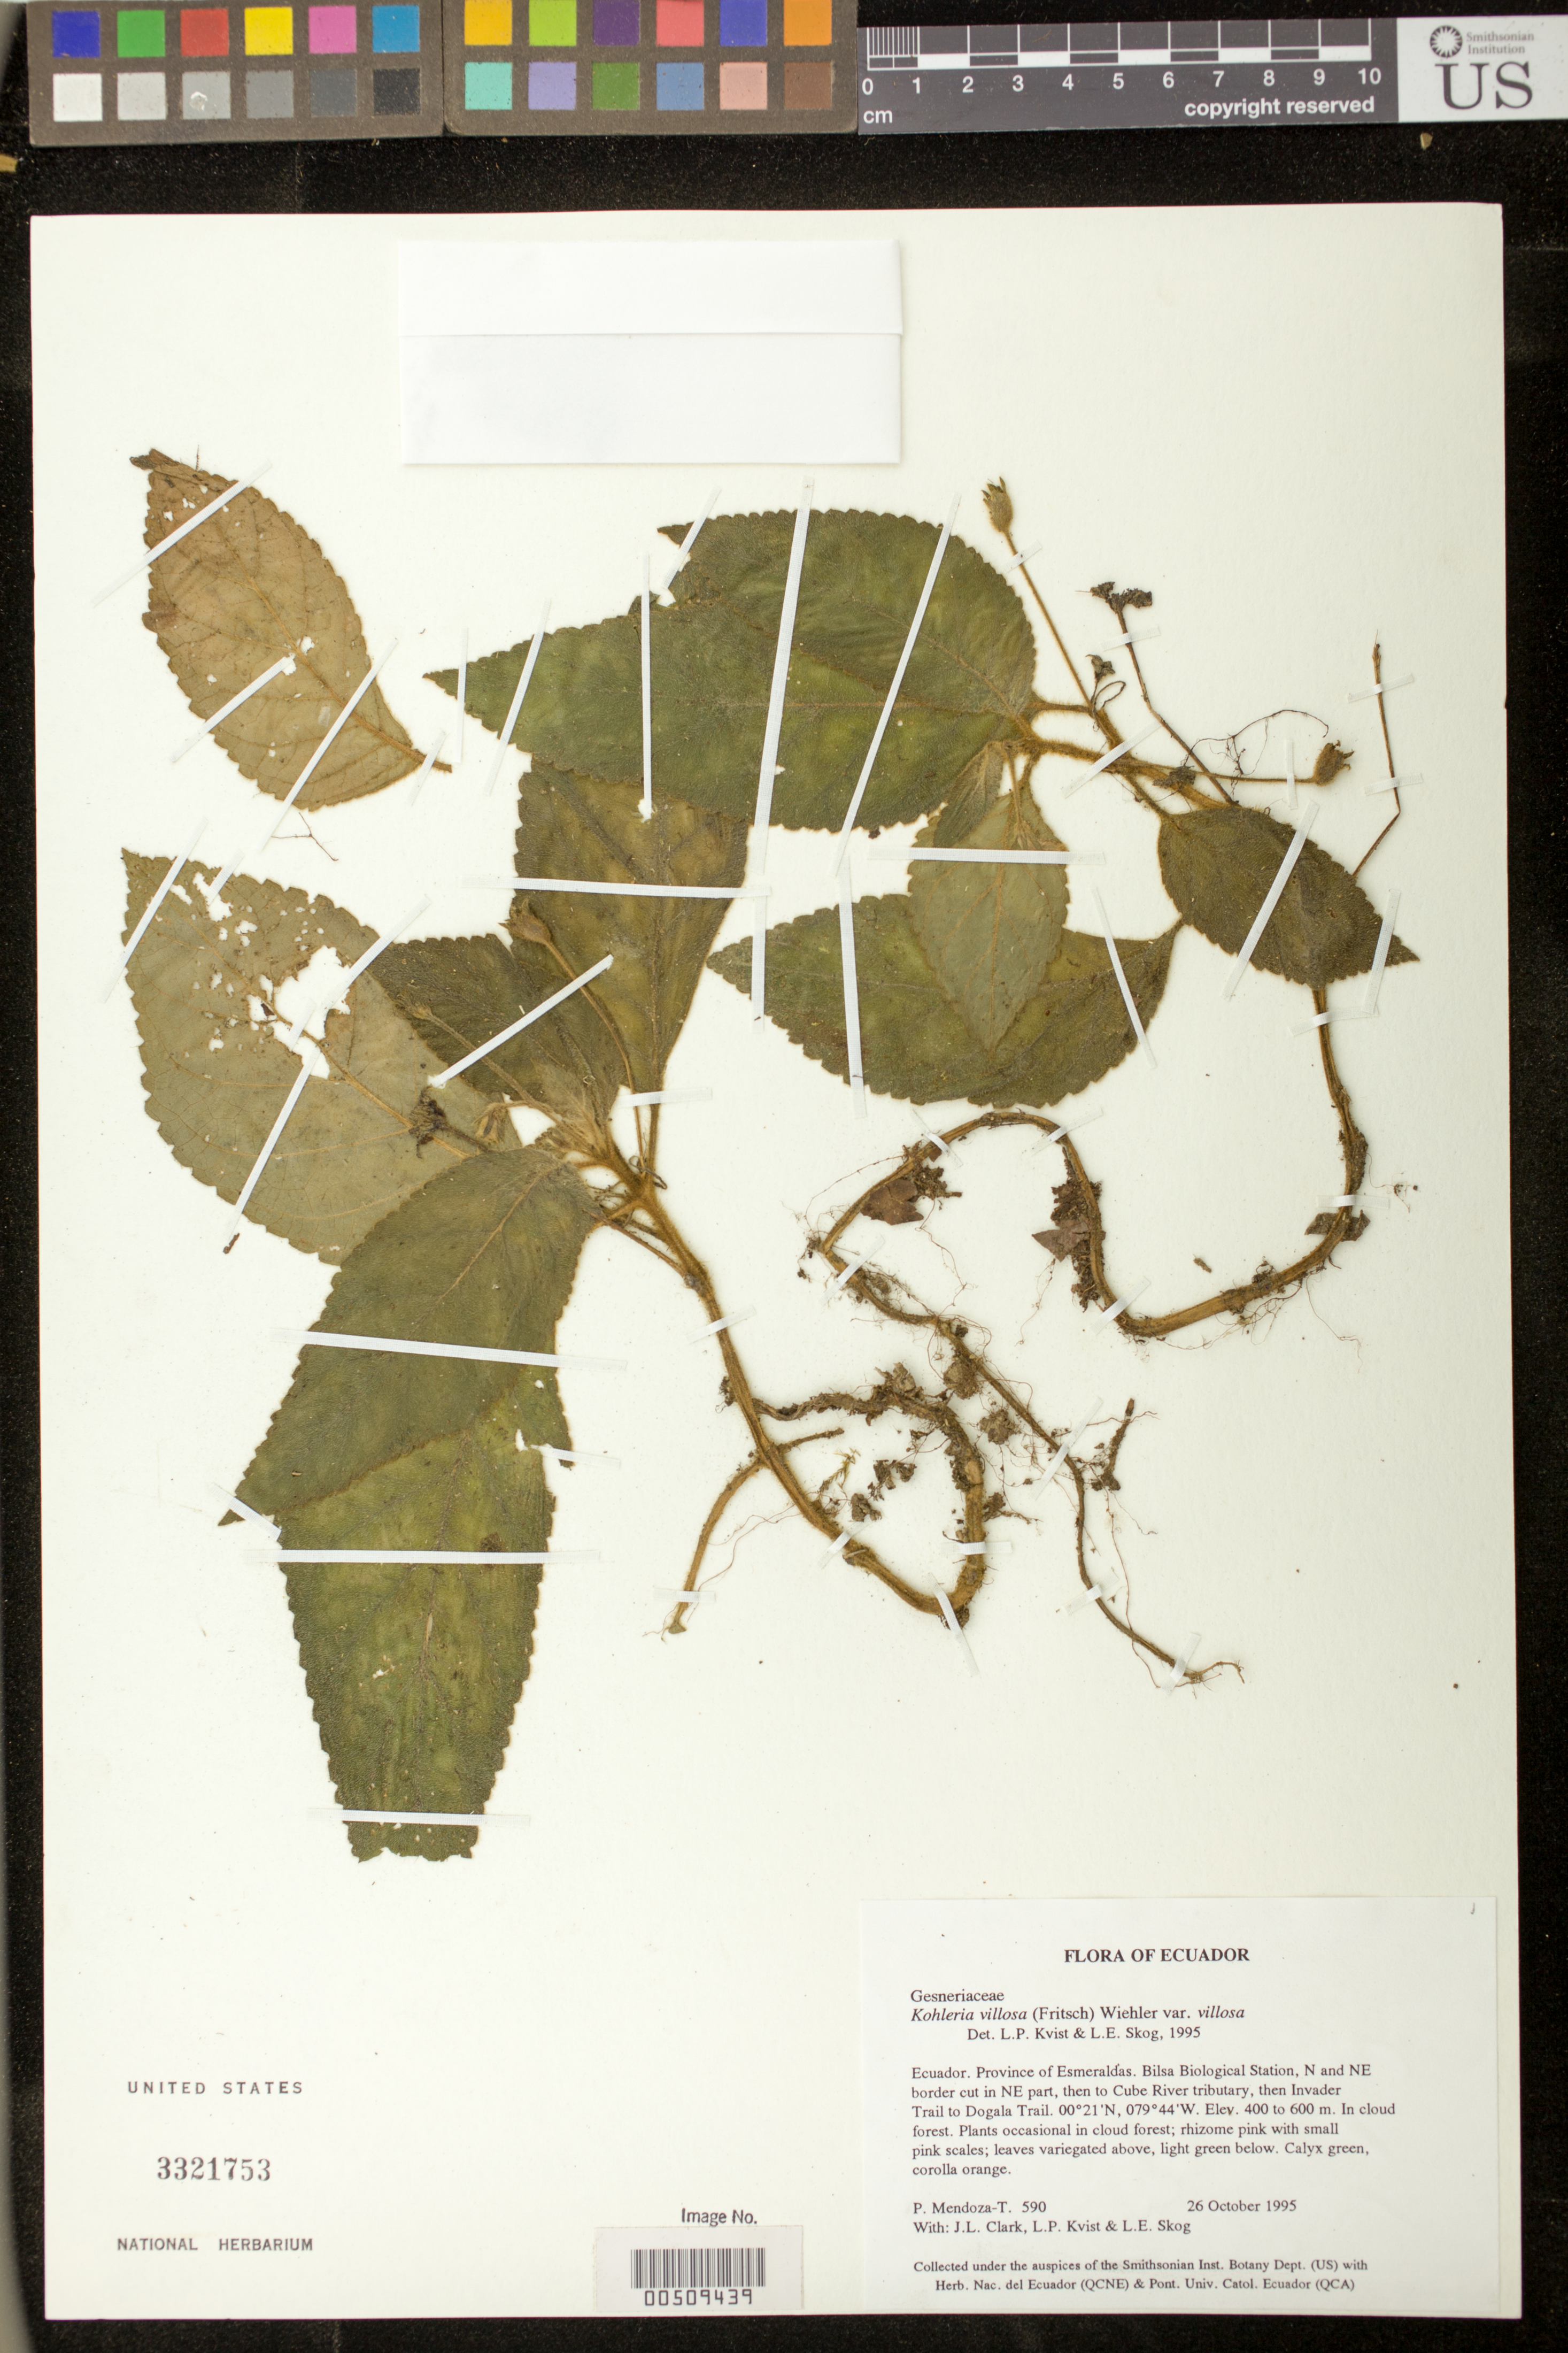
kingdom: Plantae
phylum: Tracheophyta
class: Magnoliopsida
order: Lamiales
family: Gesneriaceae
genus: Kohleria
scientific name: Kohleria villosa var. villosa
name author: (Fritsch) Wiehler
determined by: Skog, Laurence E.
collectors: P. Mendoza-T., J. L. Clark, L. P. Kvist & L. E. Skog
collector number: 590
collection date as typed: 26 Oct 1995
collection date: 1995-10-26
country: Ecuador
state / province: Esmeraldas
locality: Bilsa Biological Station, N and NE border cut in NE part, then to Cube River tributary, then Invader Trail to Dogala Trail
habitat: In cloud forest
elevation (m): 400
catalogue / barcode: US 3321753